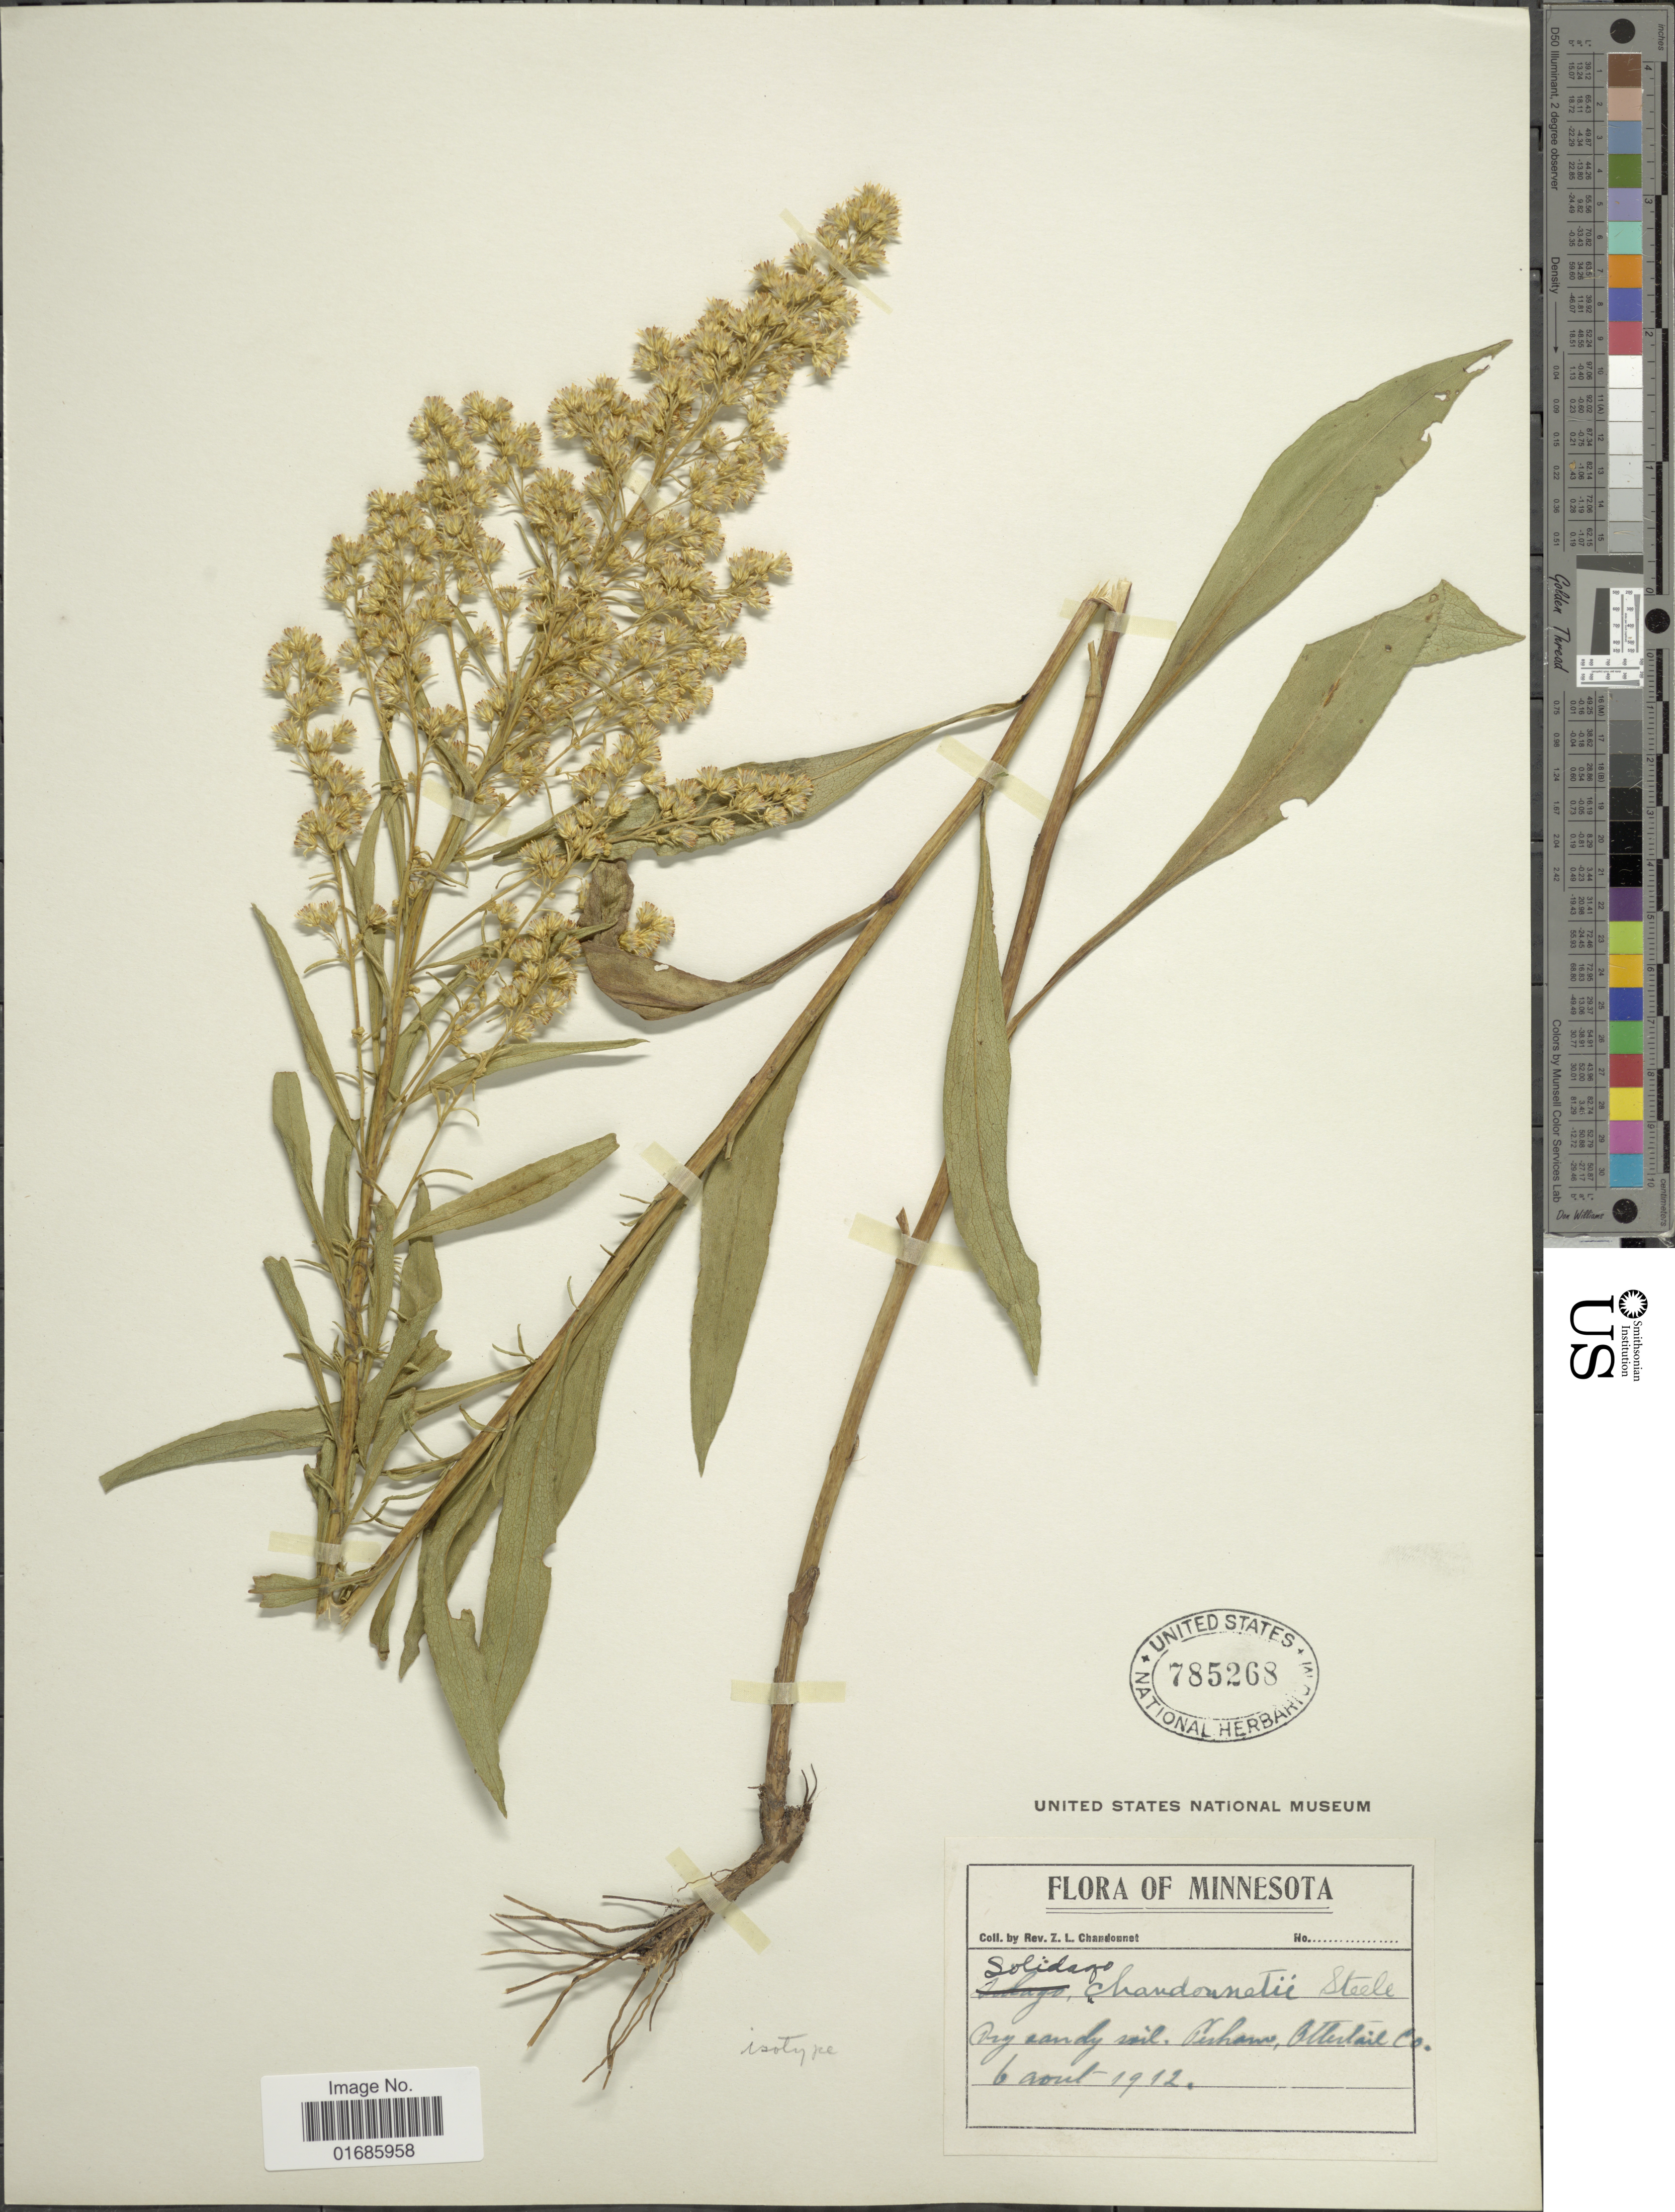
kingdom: Plantae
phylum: Tracheophyta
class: Magnoliopsida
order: Asterales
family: Asteraceae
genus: Solidago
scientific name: Solidago chandonnetii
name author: E.S. Steele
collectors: Z. Chandonnet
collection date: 1912-08-06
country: United States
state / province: Minnesota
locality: Perham, Otter tail Co.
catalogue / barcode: US 785268